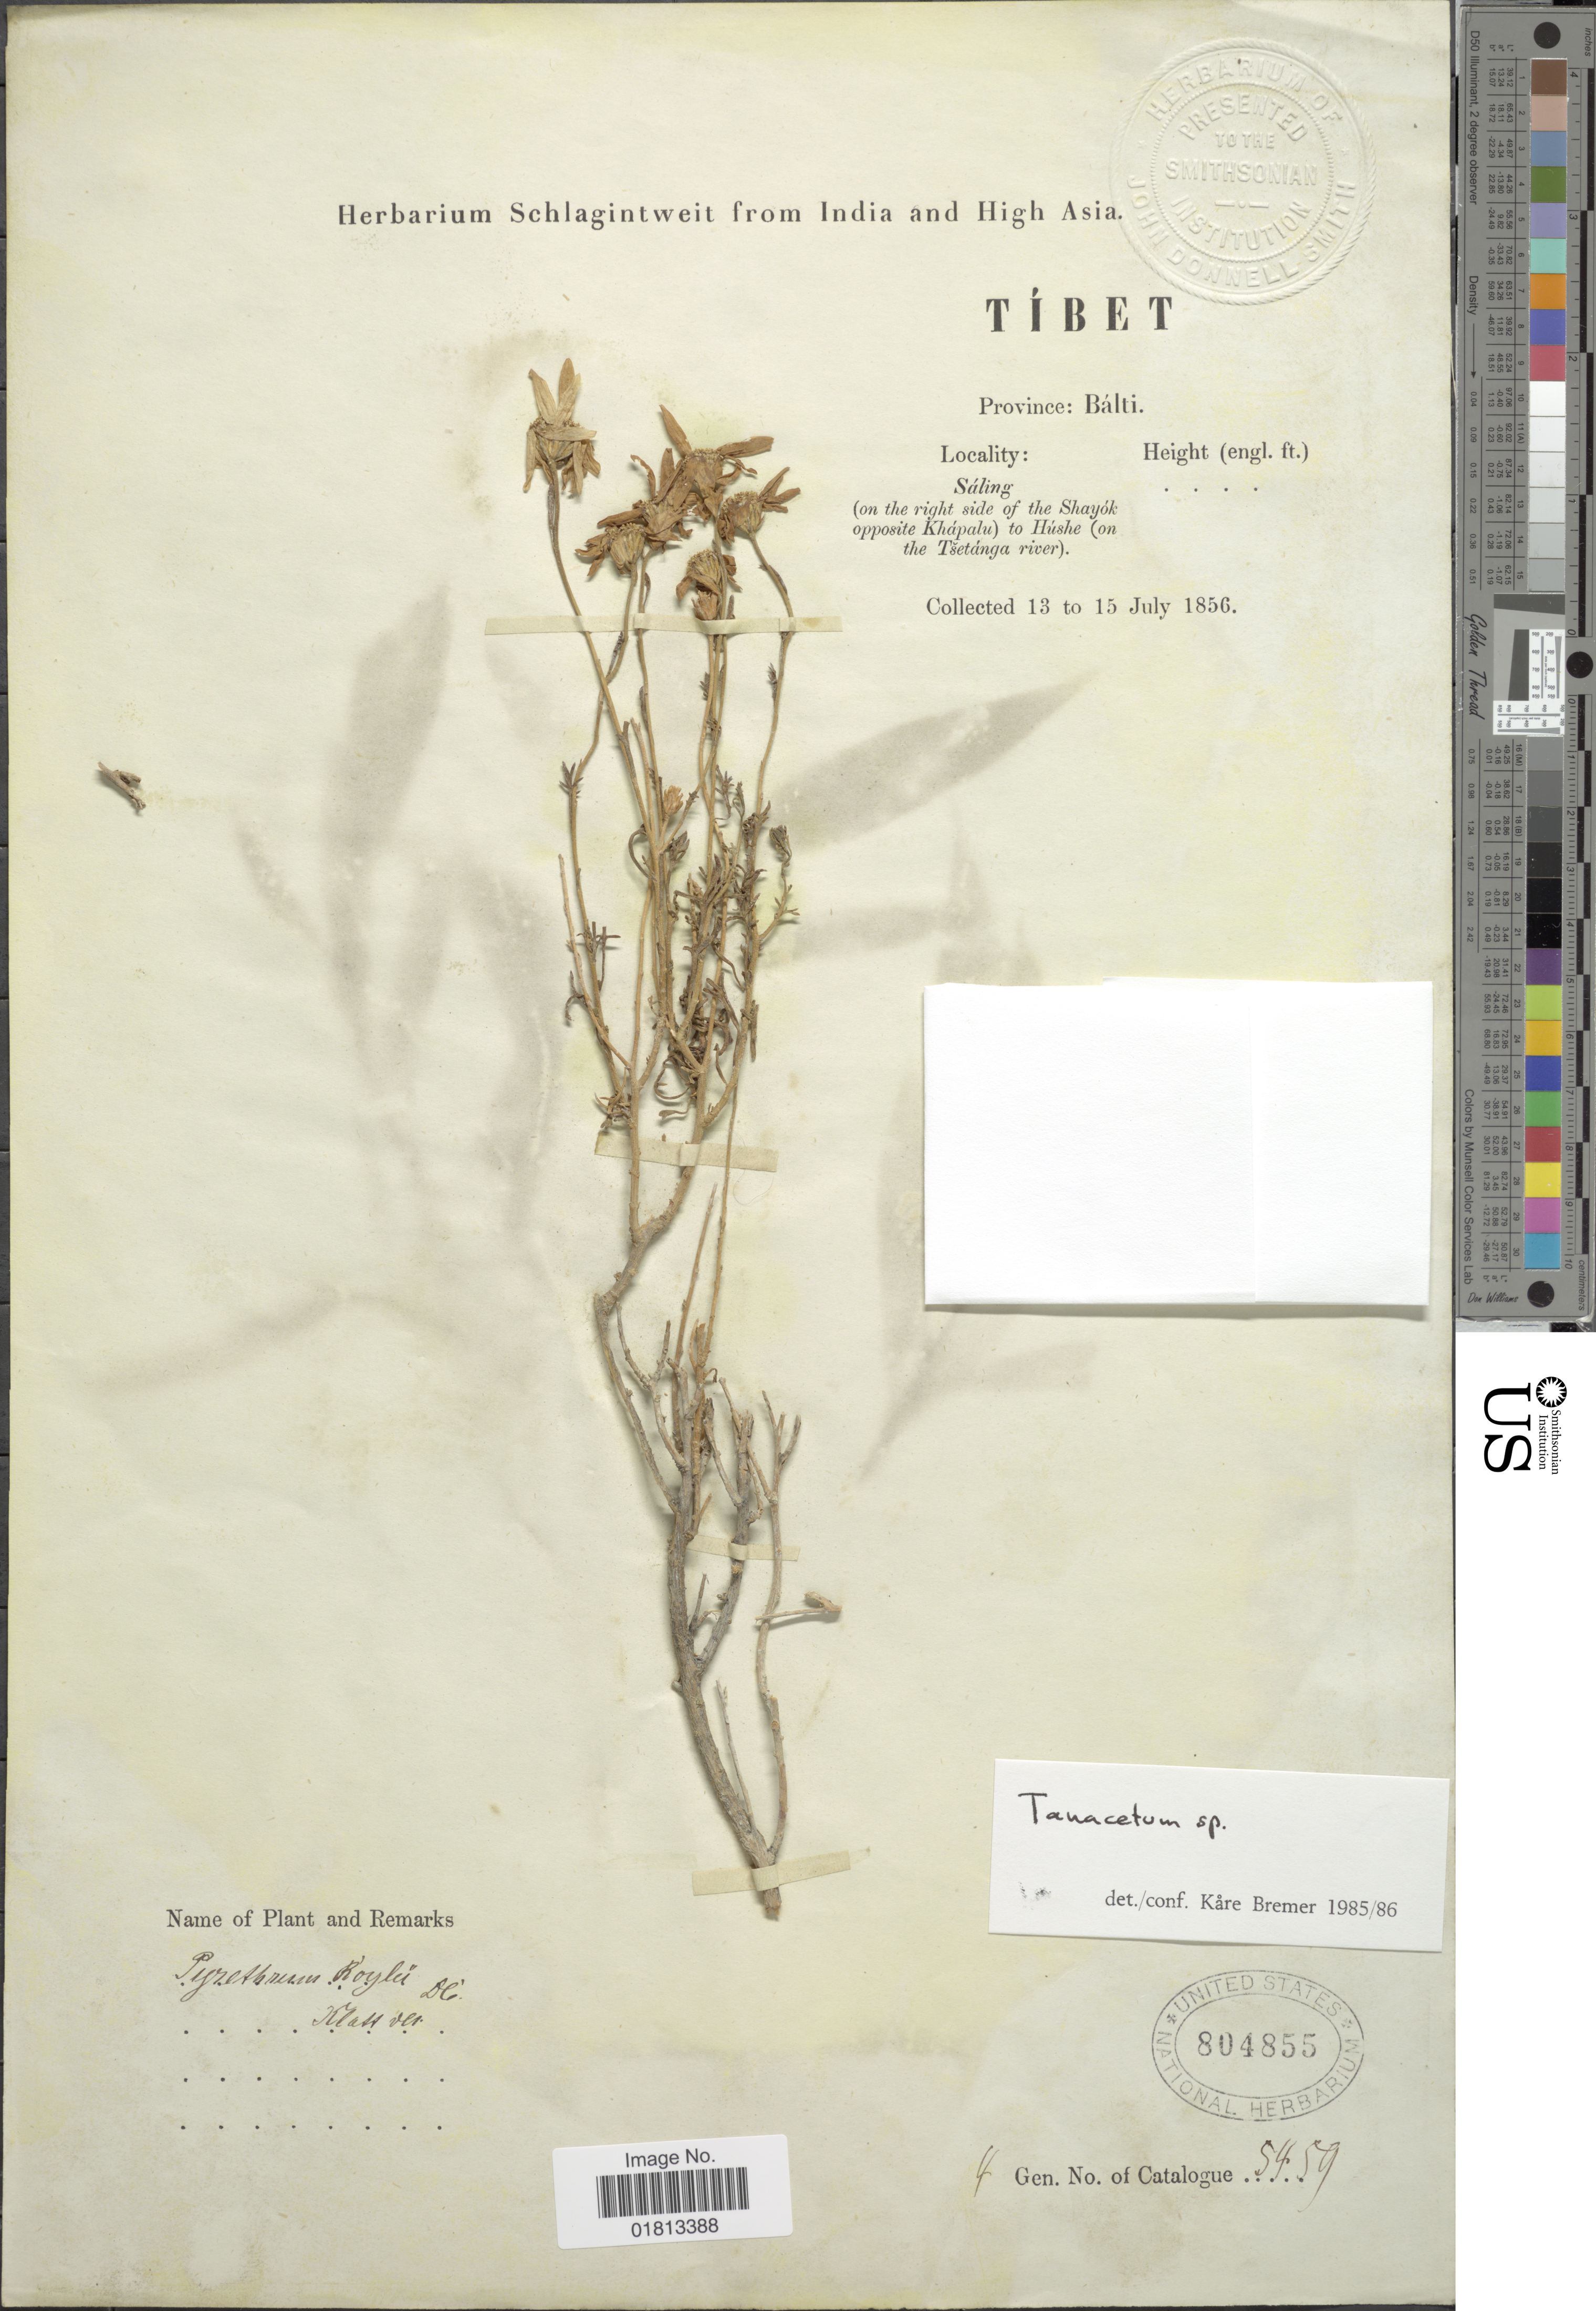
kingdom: Plantae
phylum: Tracheophyta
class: Magnoliopsida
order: Asterales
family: Asteraceae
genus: Tanacetum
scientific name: Tanacetum sp.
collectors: ex herb. Schlagintweit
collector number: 5459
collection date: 1856-07-13/1856-07-15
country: China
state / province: Xizang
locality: Tibet. Province: Balti, Saling (on the right side of the Shayok opposite Khapalu) to Hushe (on the Tsetanga river)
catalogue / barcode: US 804855